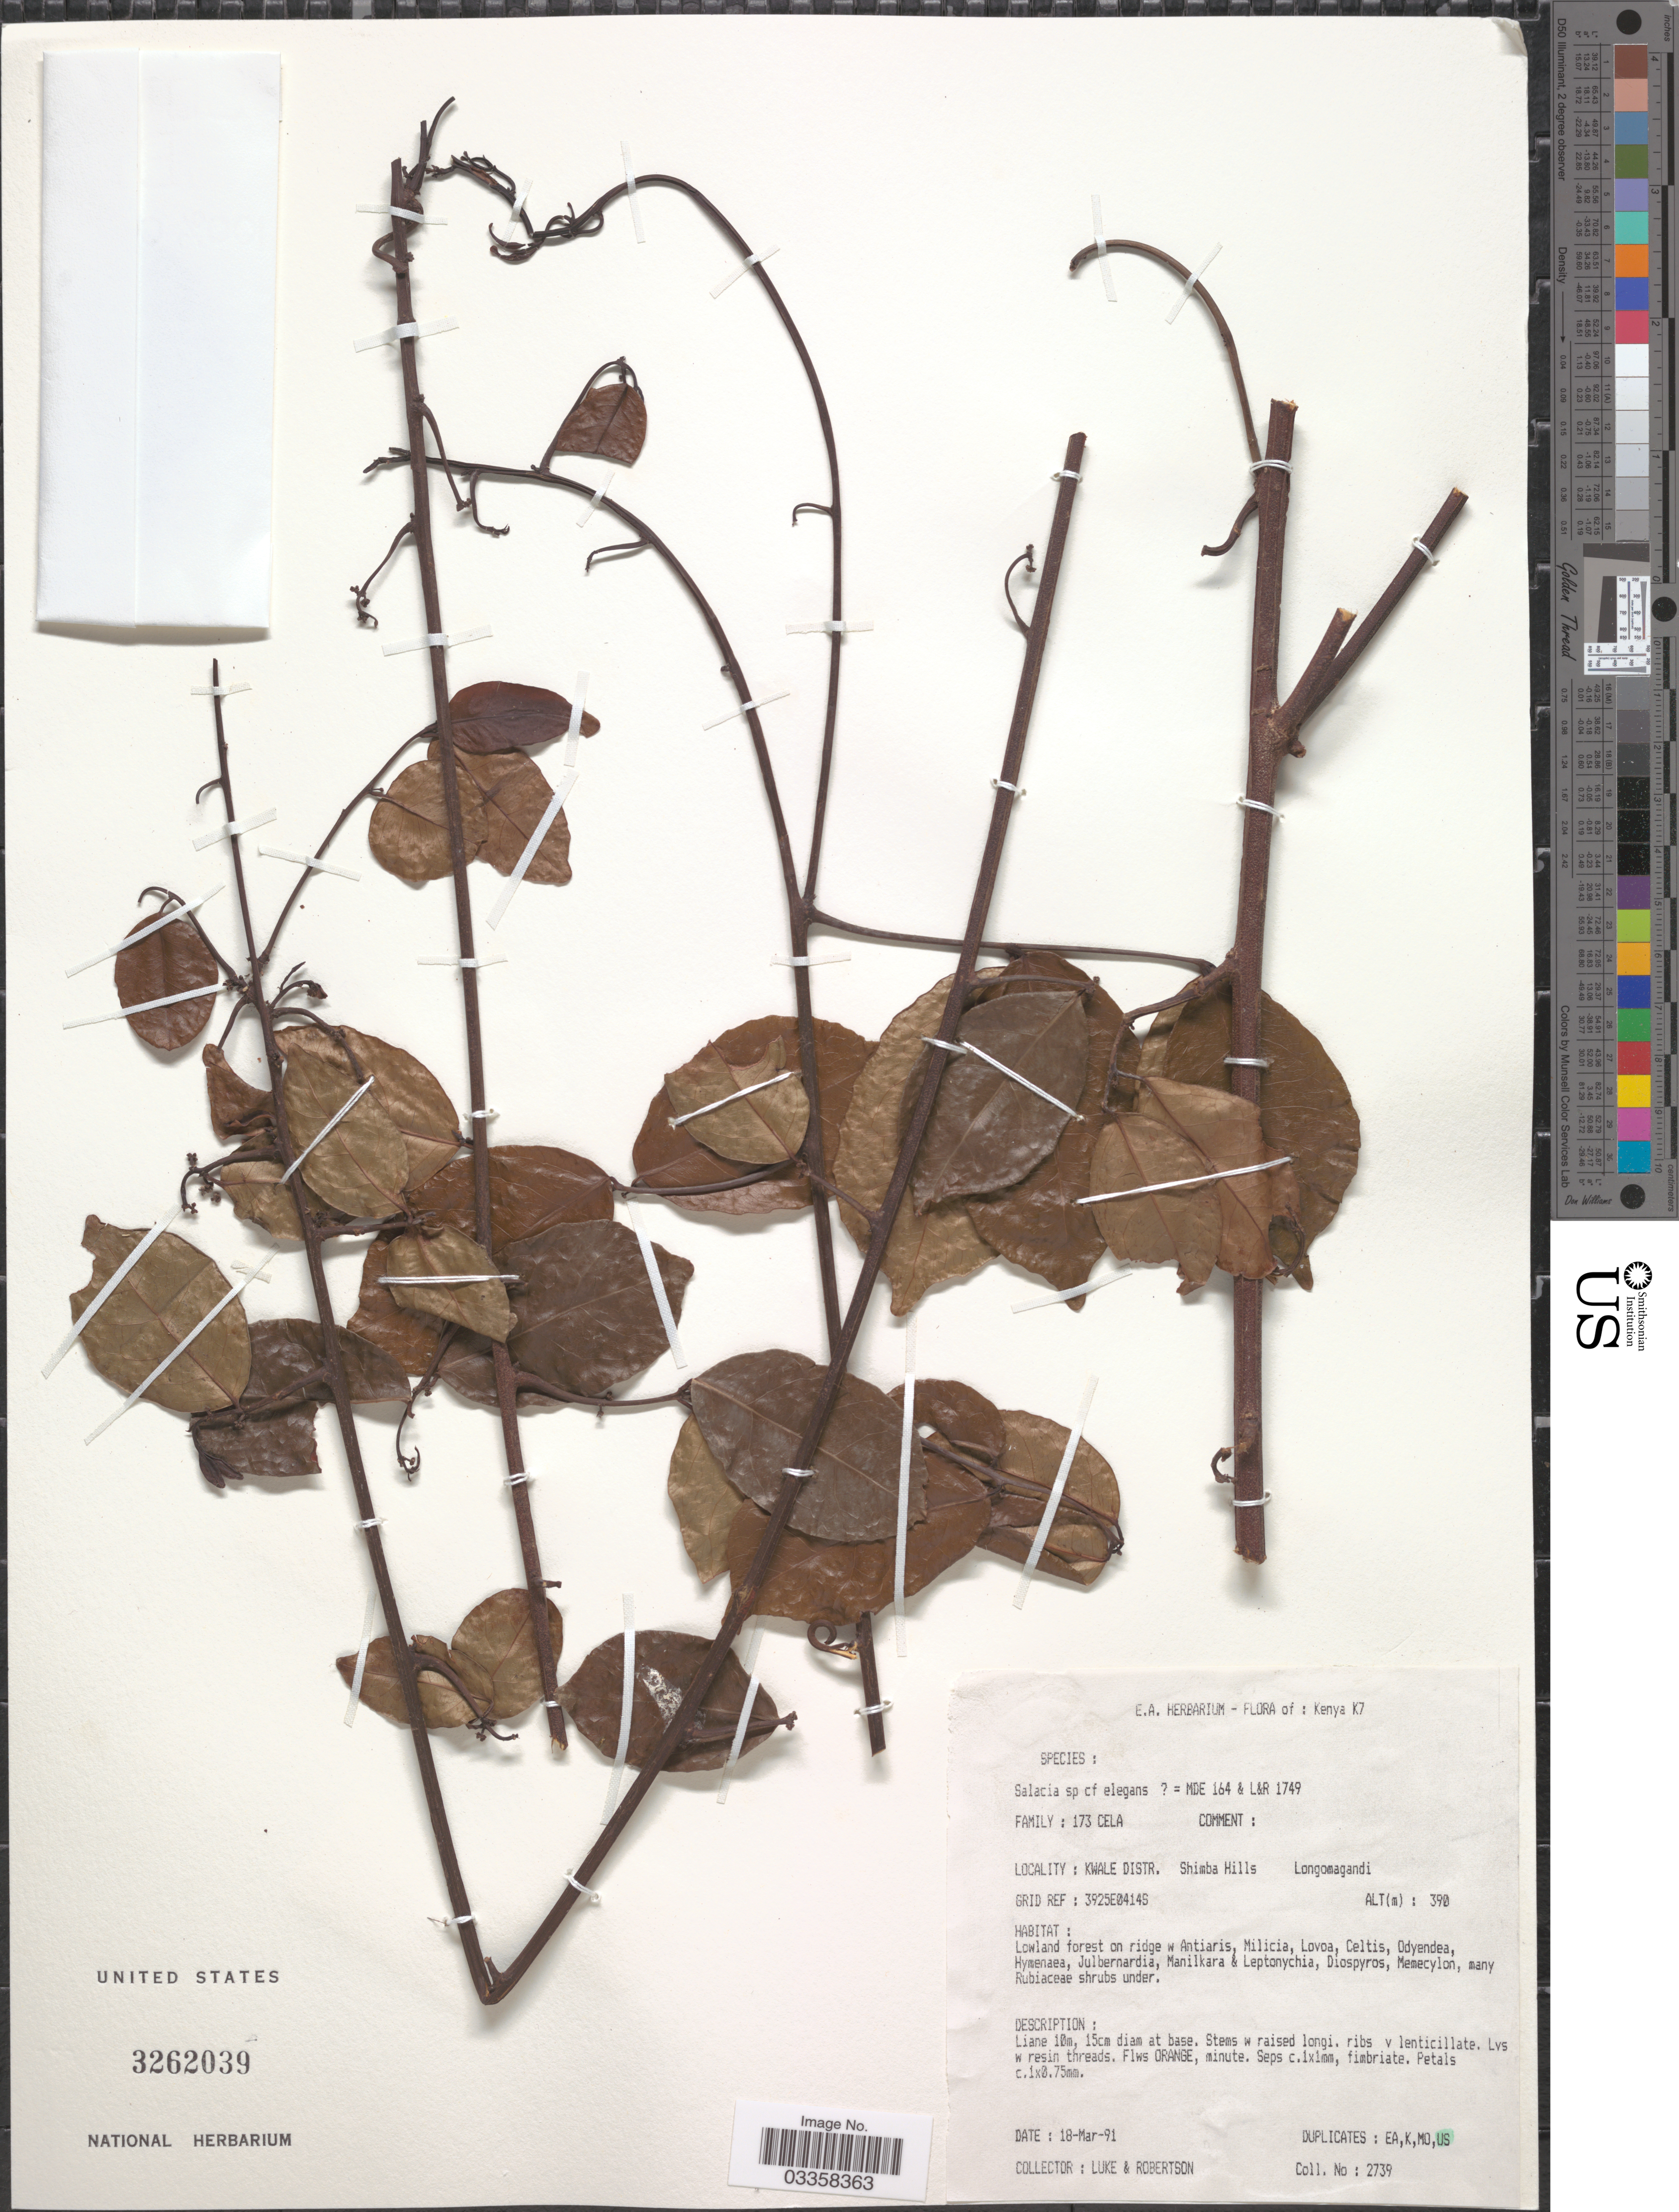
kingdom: Plantae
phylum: Tracheophyta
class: Magnoliopsida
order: Celastrales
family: Celastraceae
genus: Salacia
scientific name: Salacia elegans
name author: Welw. ex Oliv.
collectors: -. Luke & -. Robertson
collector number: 2739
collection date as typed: Transcribed d/m/y: 18/3/91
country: Kenya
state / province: Kwale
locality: Kenya K7. Kwale Distr. Shimba Hills. Longomagandi.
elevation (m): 390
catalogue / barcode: US 3262039